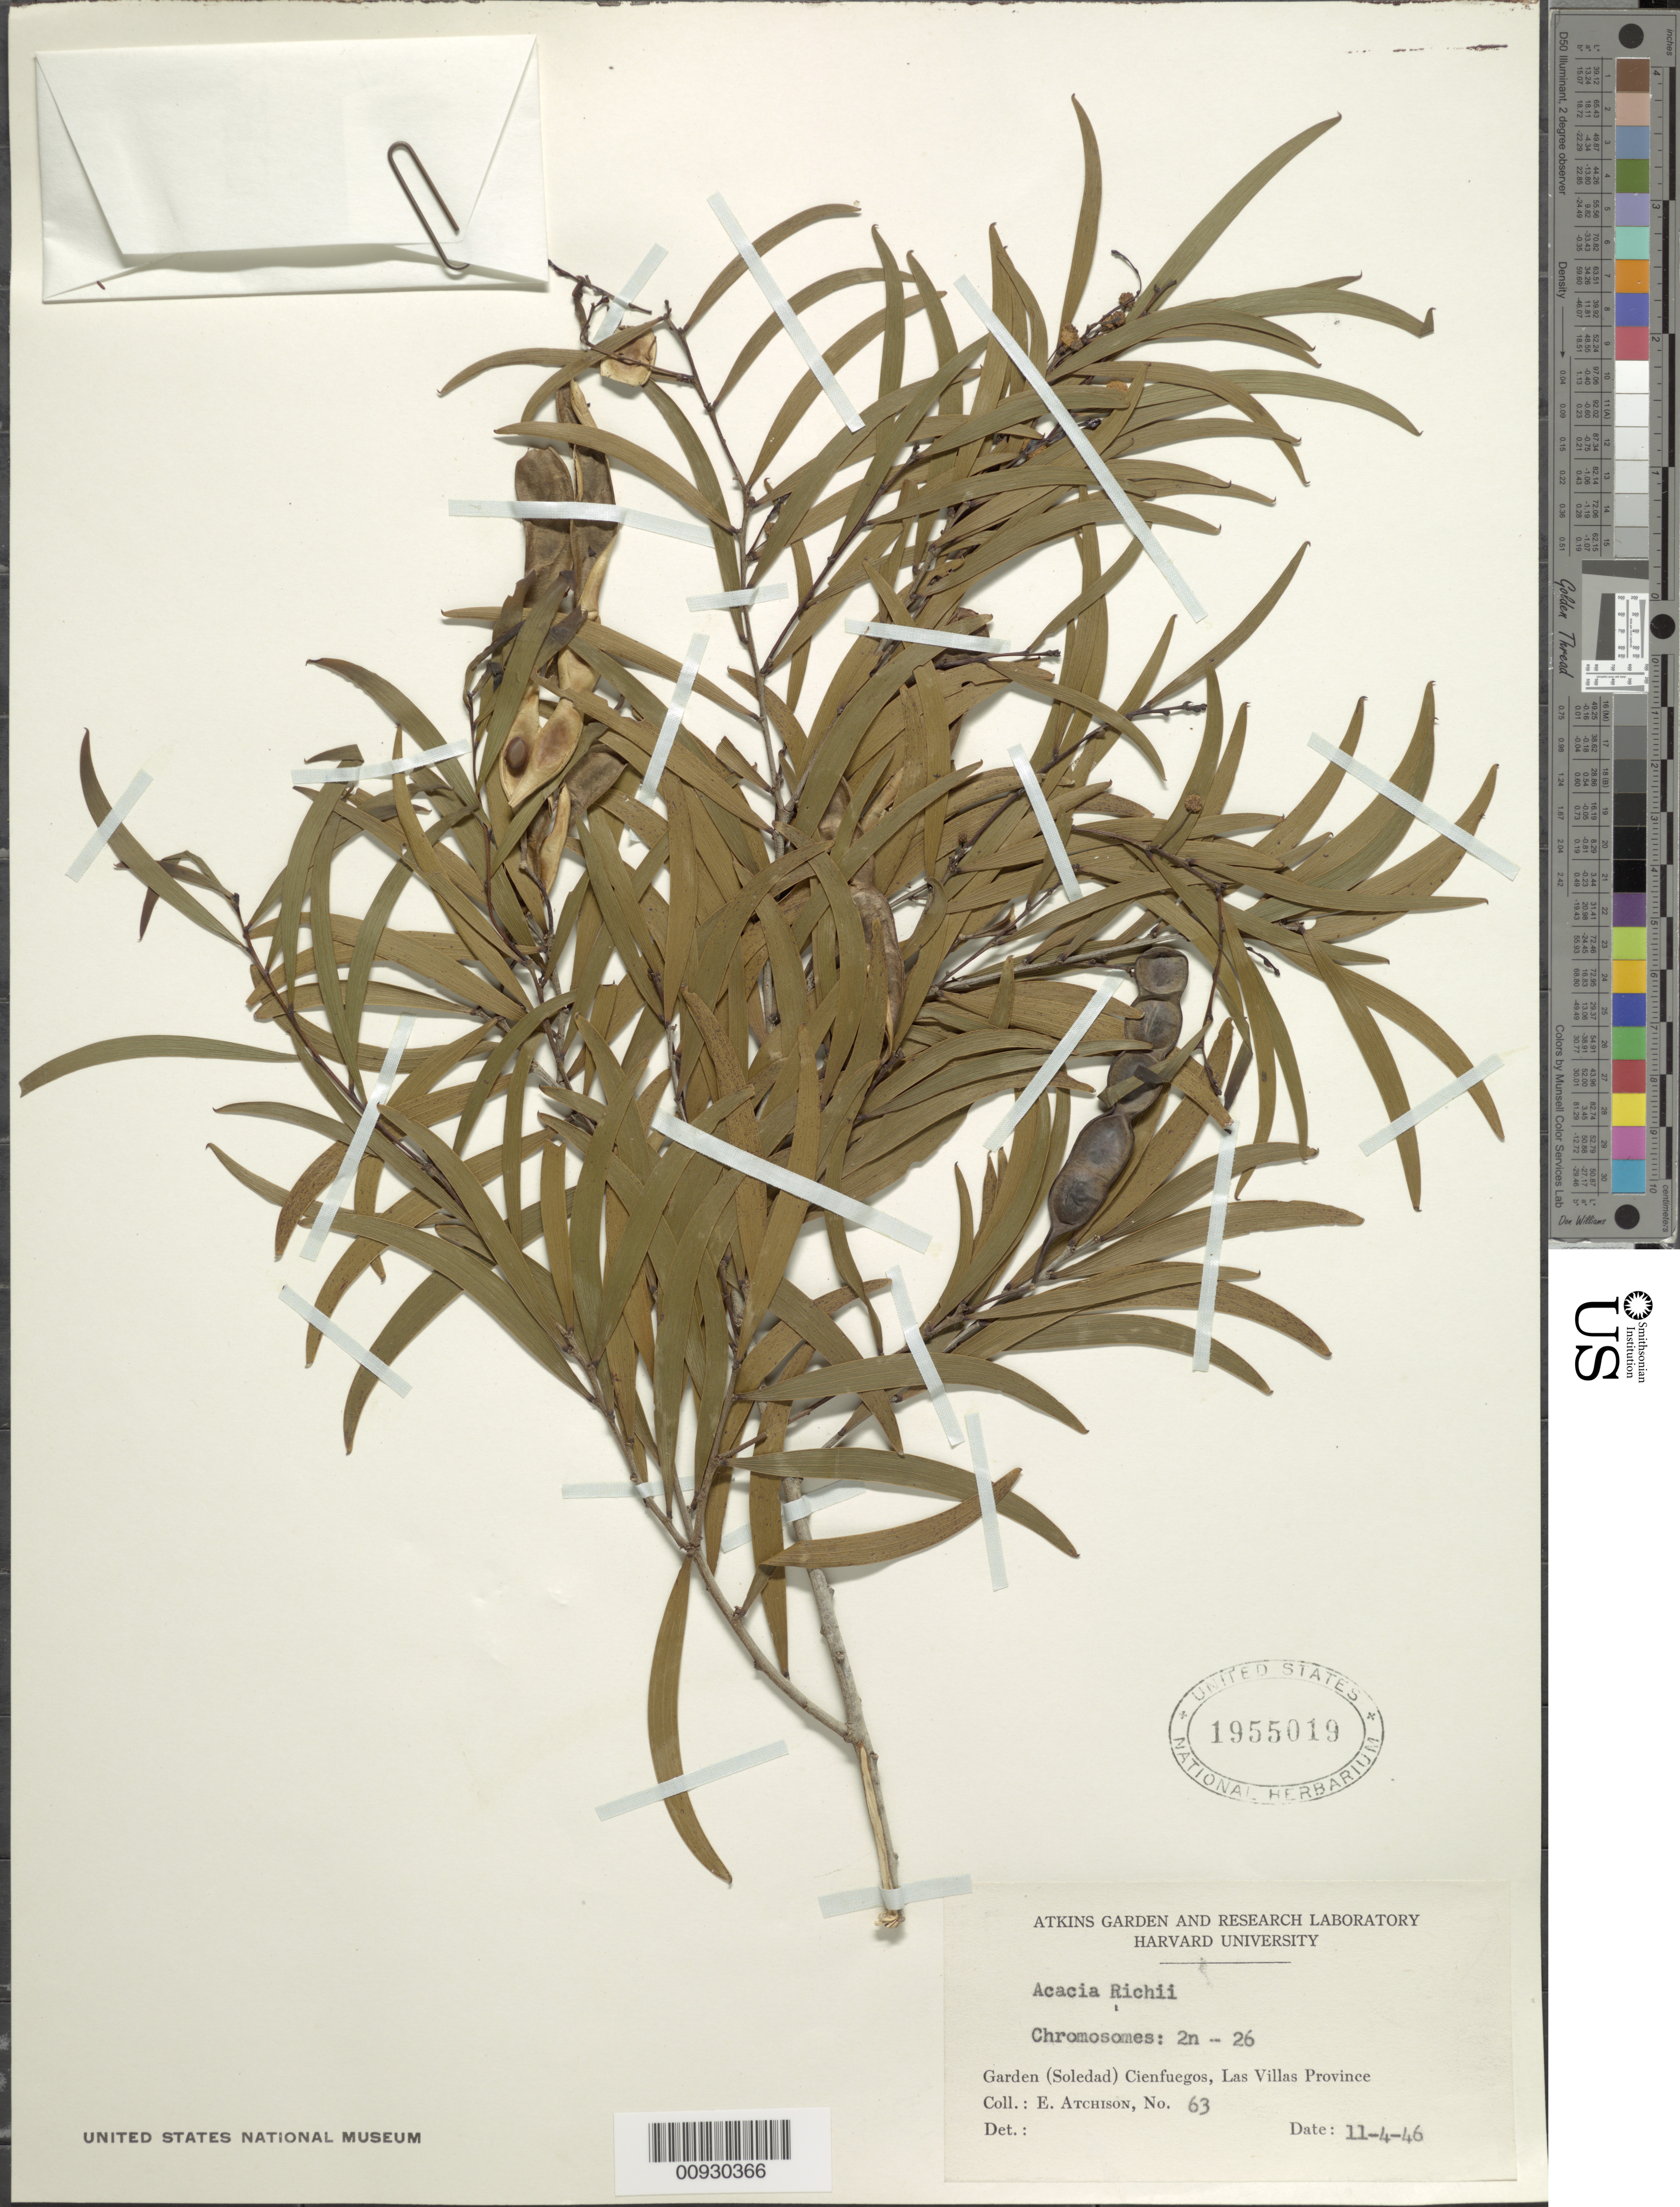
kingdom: Plantae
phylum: Tracheophyta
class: Magnoliopsida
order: Fabales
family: Fabaceae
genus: Acacia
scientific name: Acacia richii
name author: A. Gray in Wilkes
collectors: E. Atchison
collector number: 63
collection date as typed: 04 Nov 1946 or 11 Apr 1946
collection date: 1946-04-11 or 1946-11-04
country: Cuba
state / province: Cienfuegos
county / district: Cienfuegos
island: Cuba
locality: Garden (Soledad) Cienfuegos Las Villas Province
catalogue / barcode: US 1955019